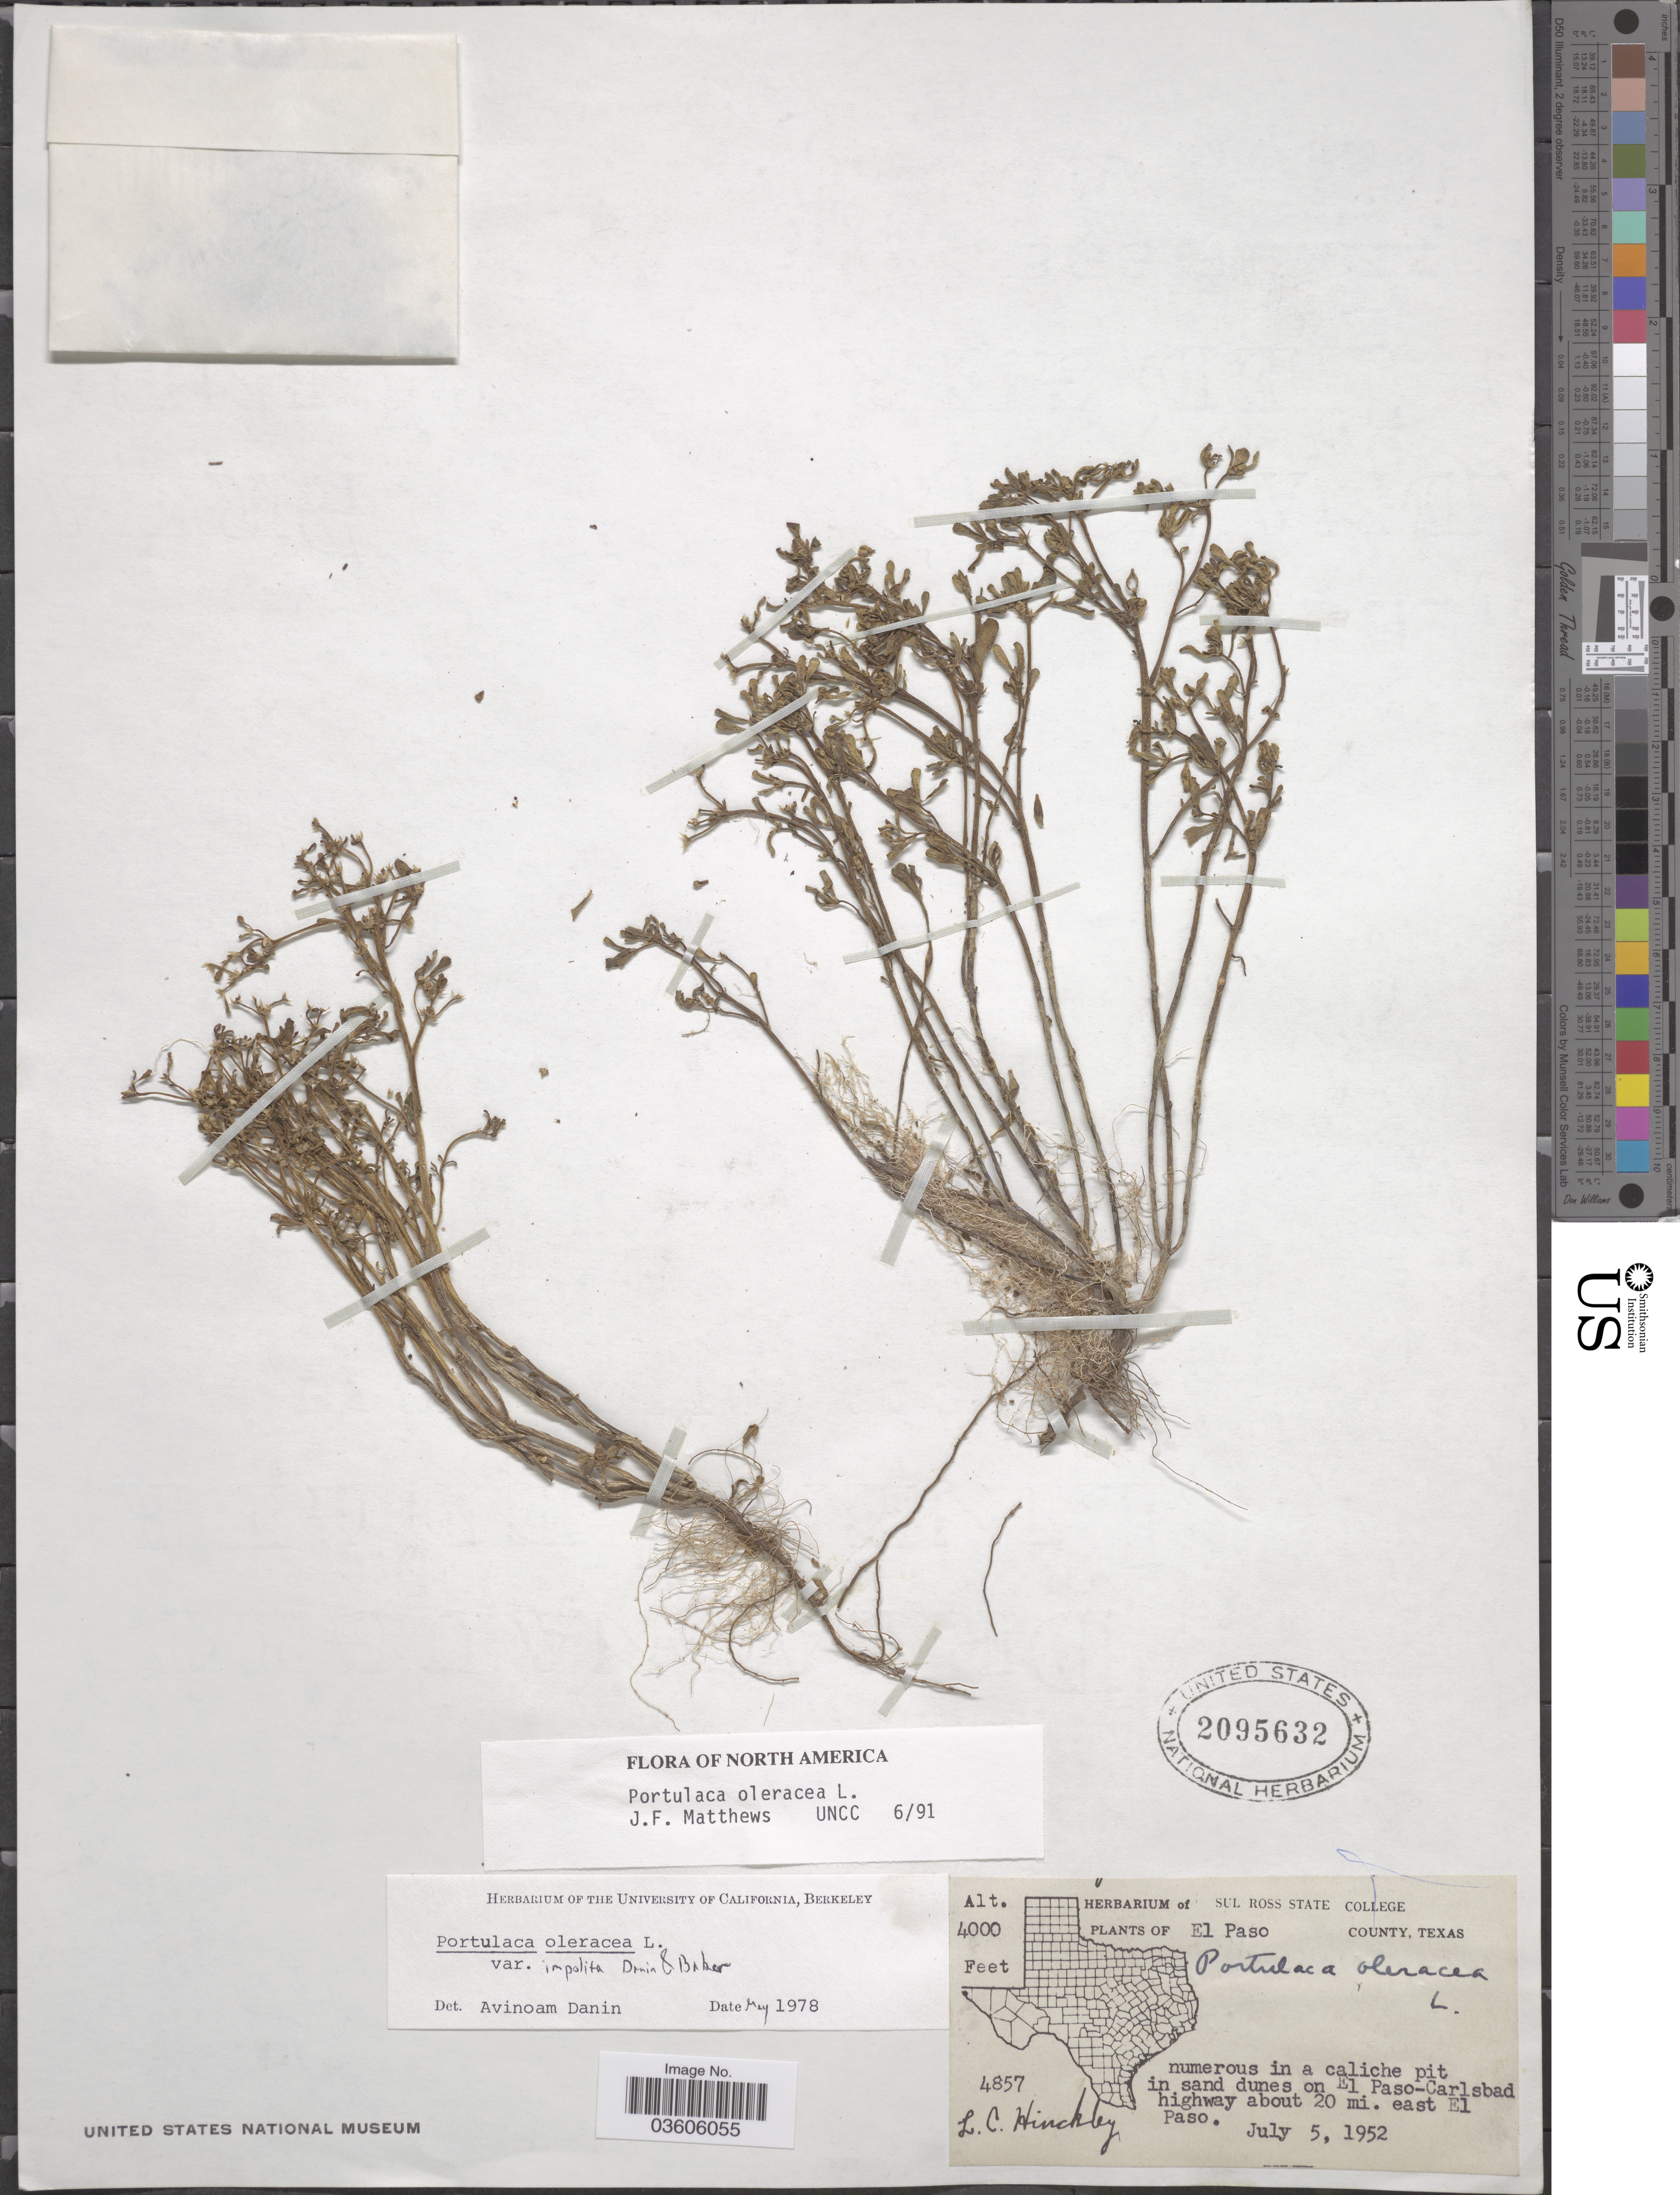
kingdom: Plantae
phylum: Tracheophyta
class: Magnoliopsida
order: Caryophyllales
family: Portulacaceae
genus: Portulaca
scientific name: Portulaca oleracea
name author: L.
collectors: L. Hinckley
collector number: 4857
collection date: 1952-07-05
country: United States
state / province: Texas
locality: El Paso County. On El Paso-Carlsbad highway about 20 mi. east El Paso.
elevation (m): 1219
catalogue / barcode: US 2095632